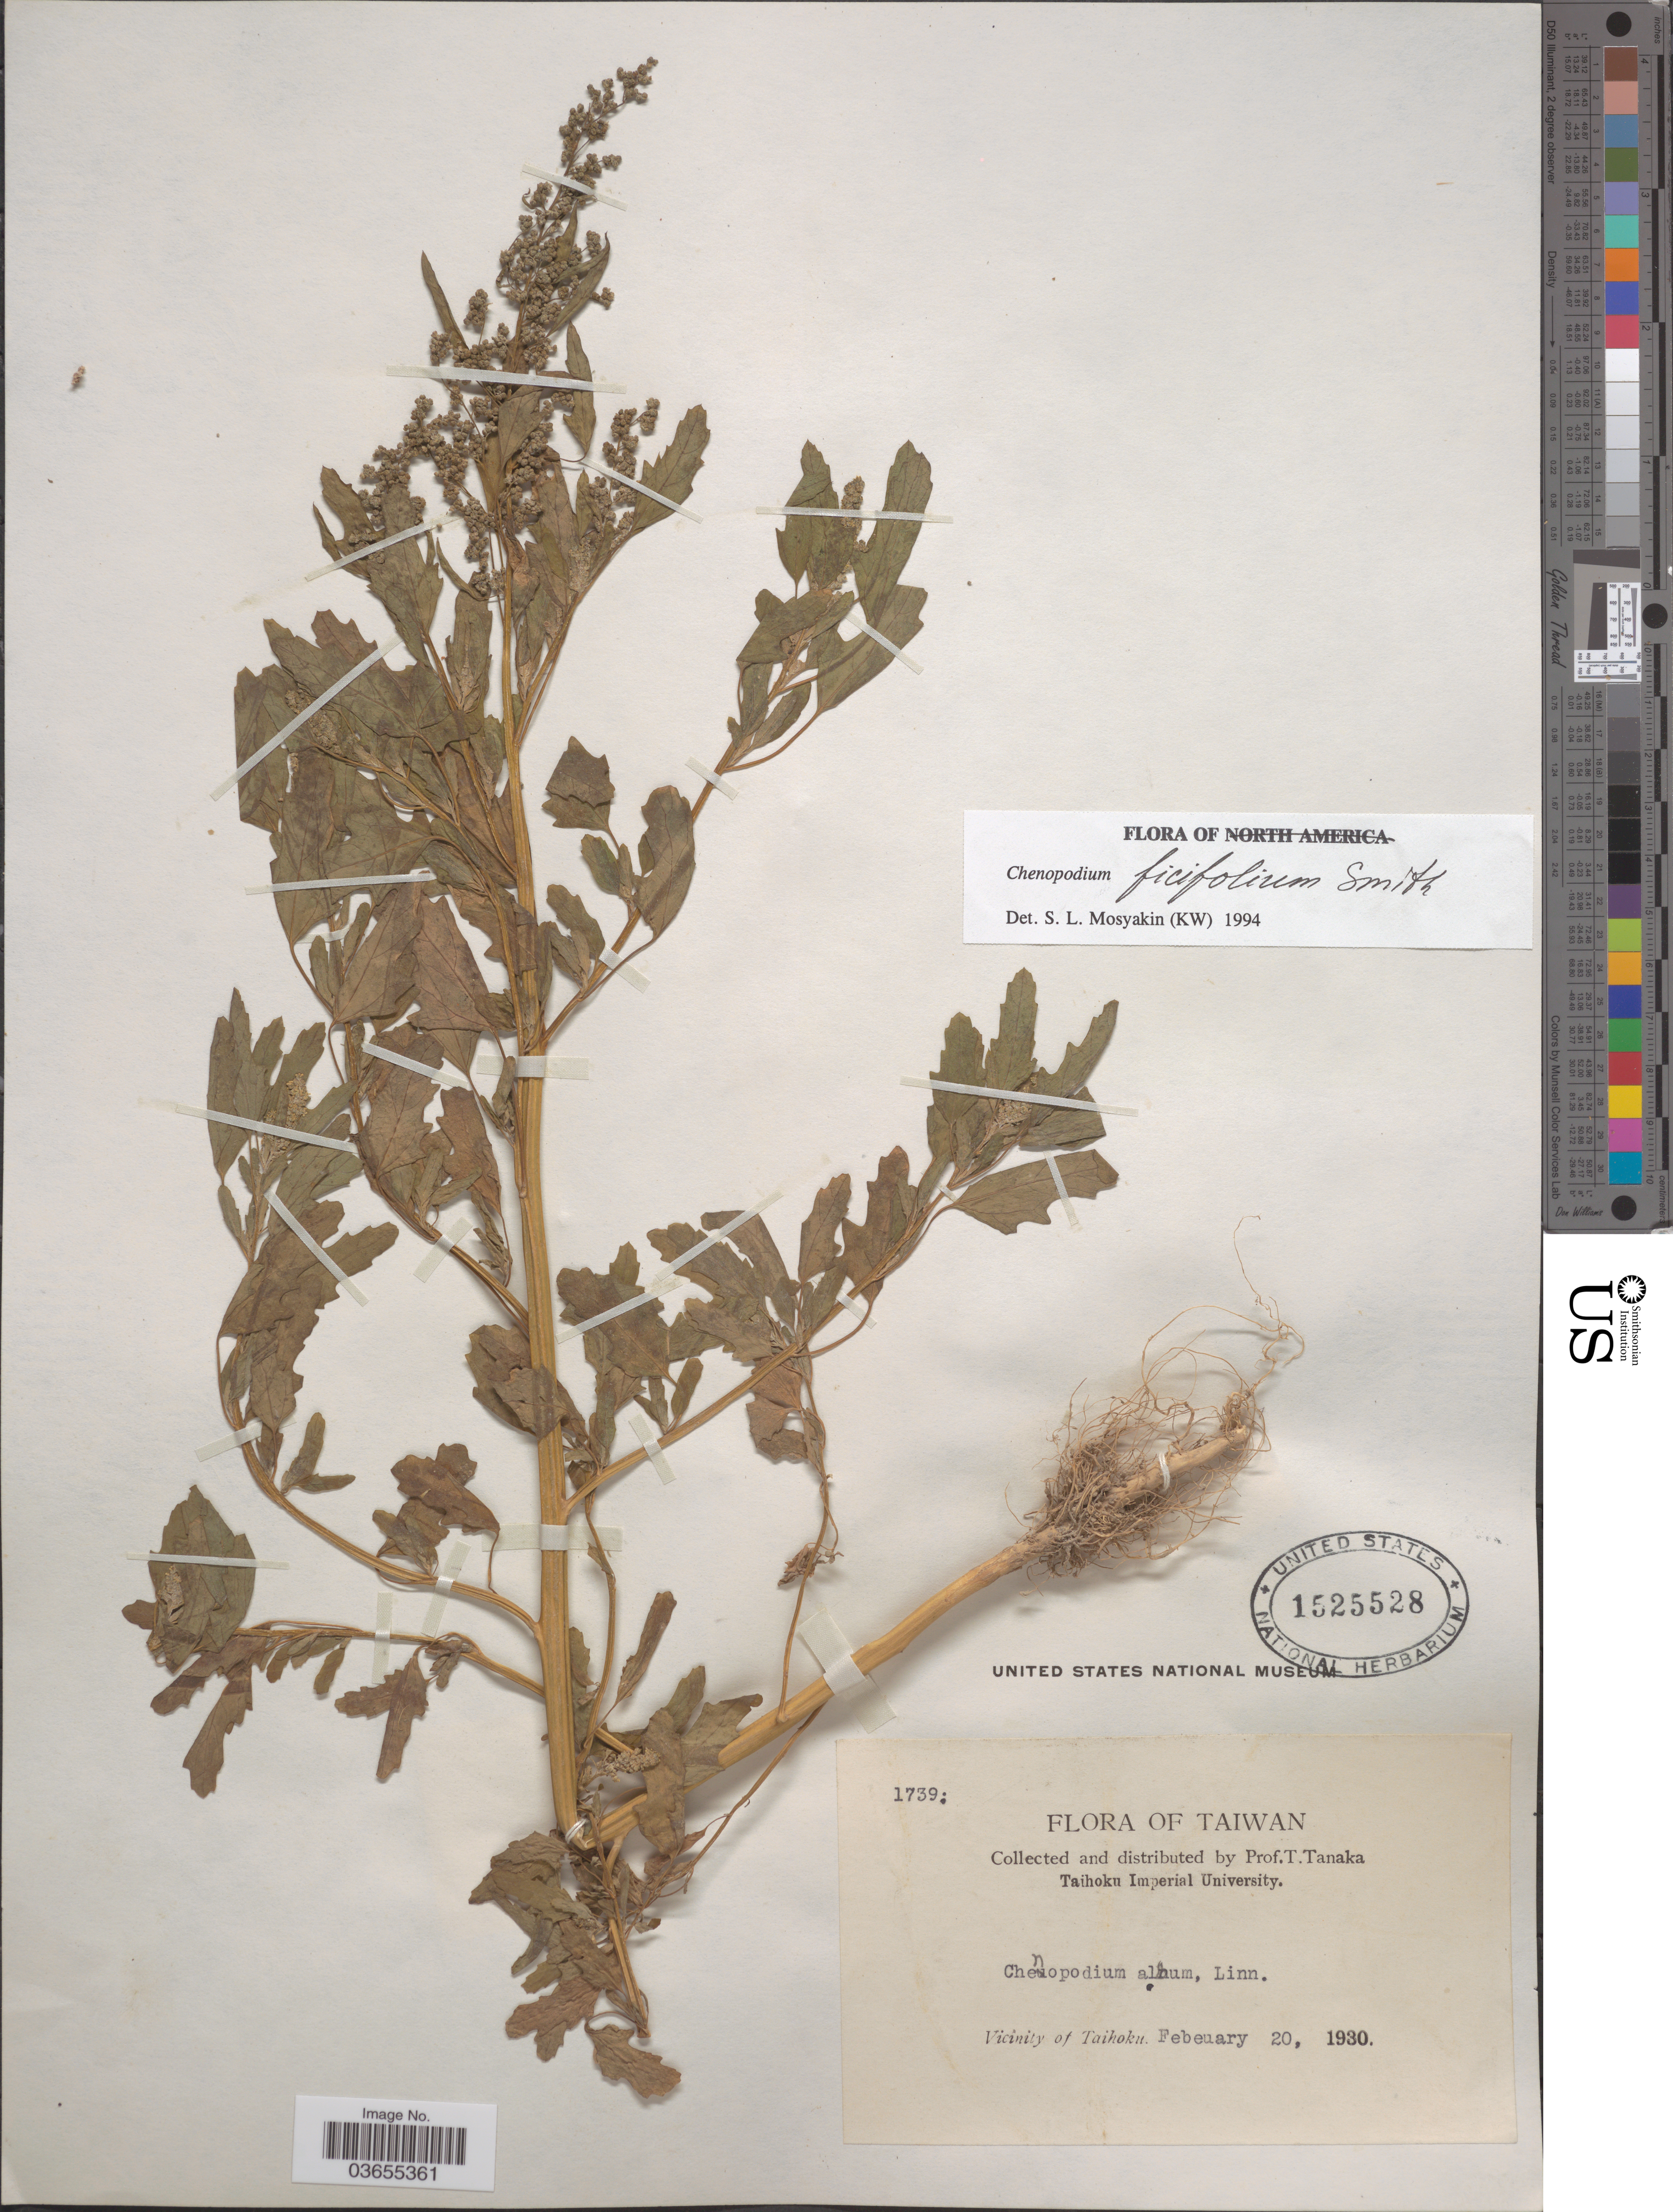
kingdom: Plantae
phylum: Tracheophyta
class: Magnoliopsida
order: Caryophyllales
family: Amaranthaceae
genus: Chenopodium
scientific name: Chenopodium ficifolium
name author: Sm.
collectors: T. Tanaka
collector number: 1739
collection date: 1930-02-20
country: Taiwan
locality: Vicinity of Taihoku.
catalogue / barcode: US 1525528